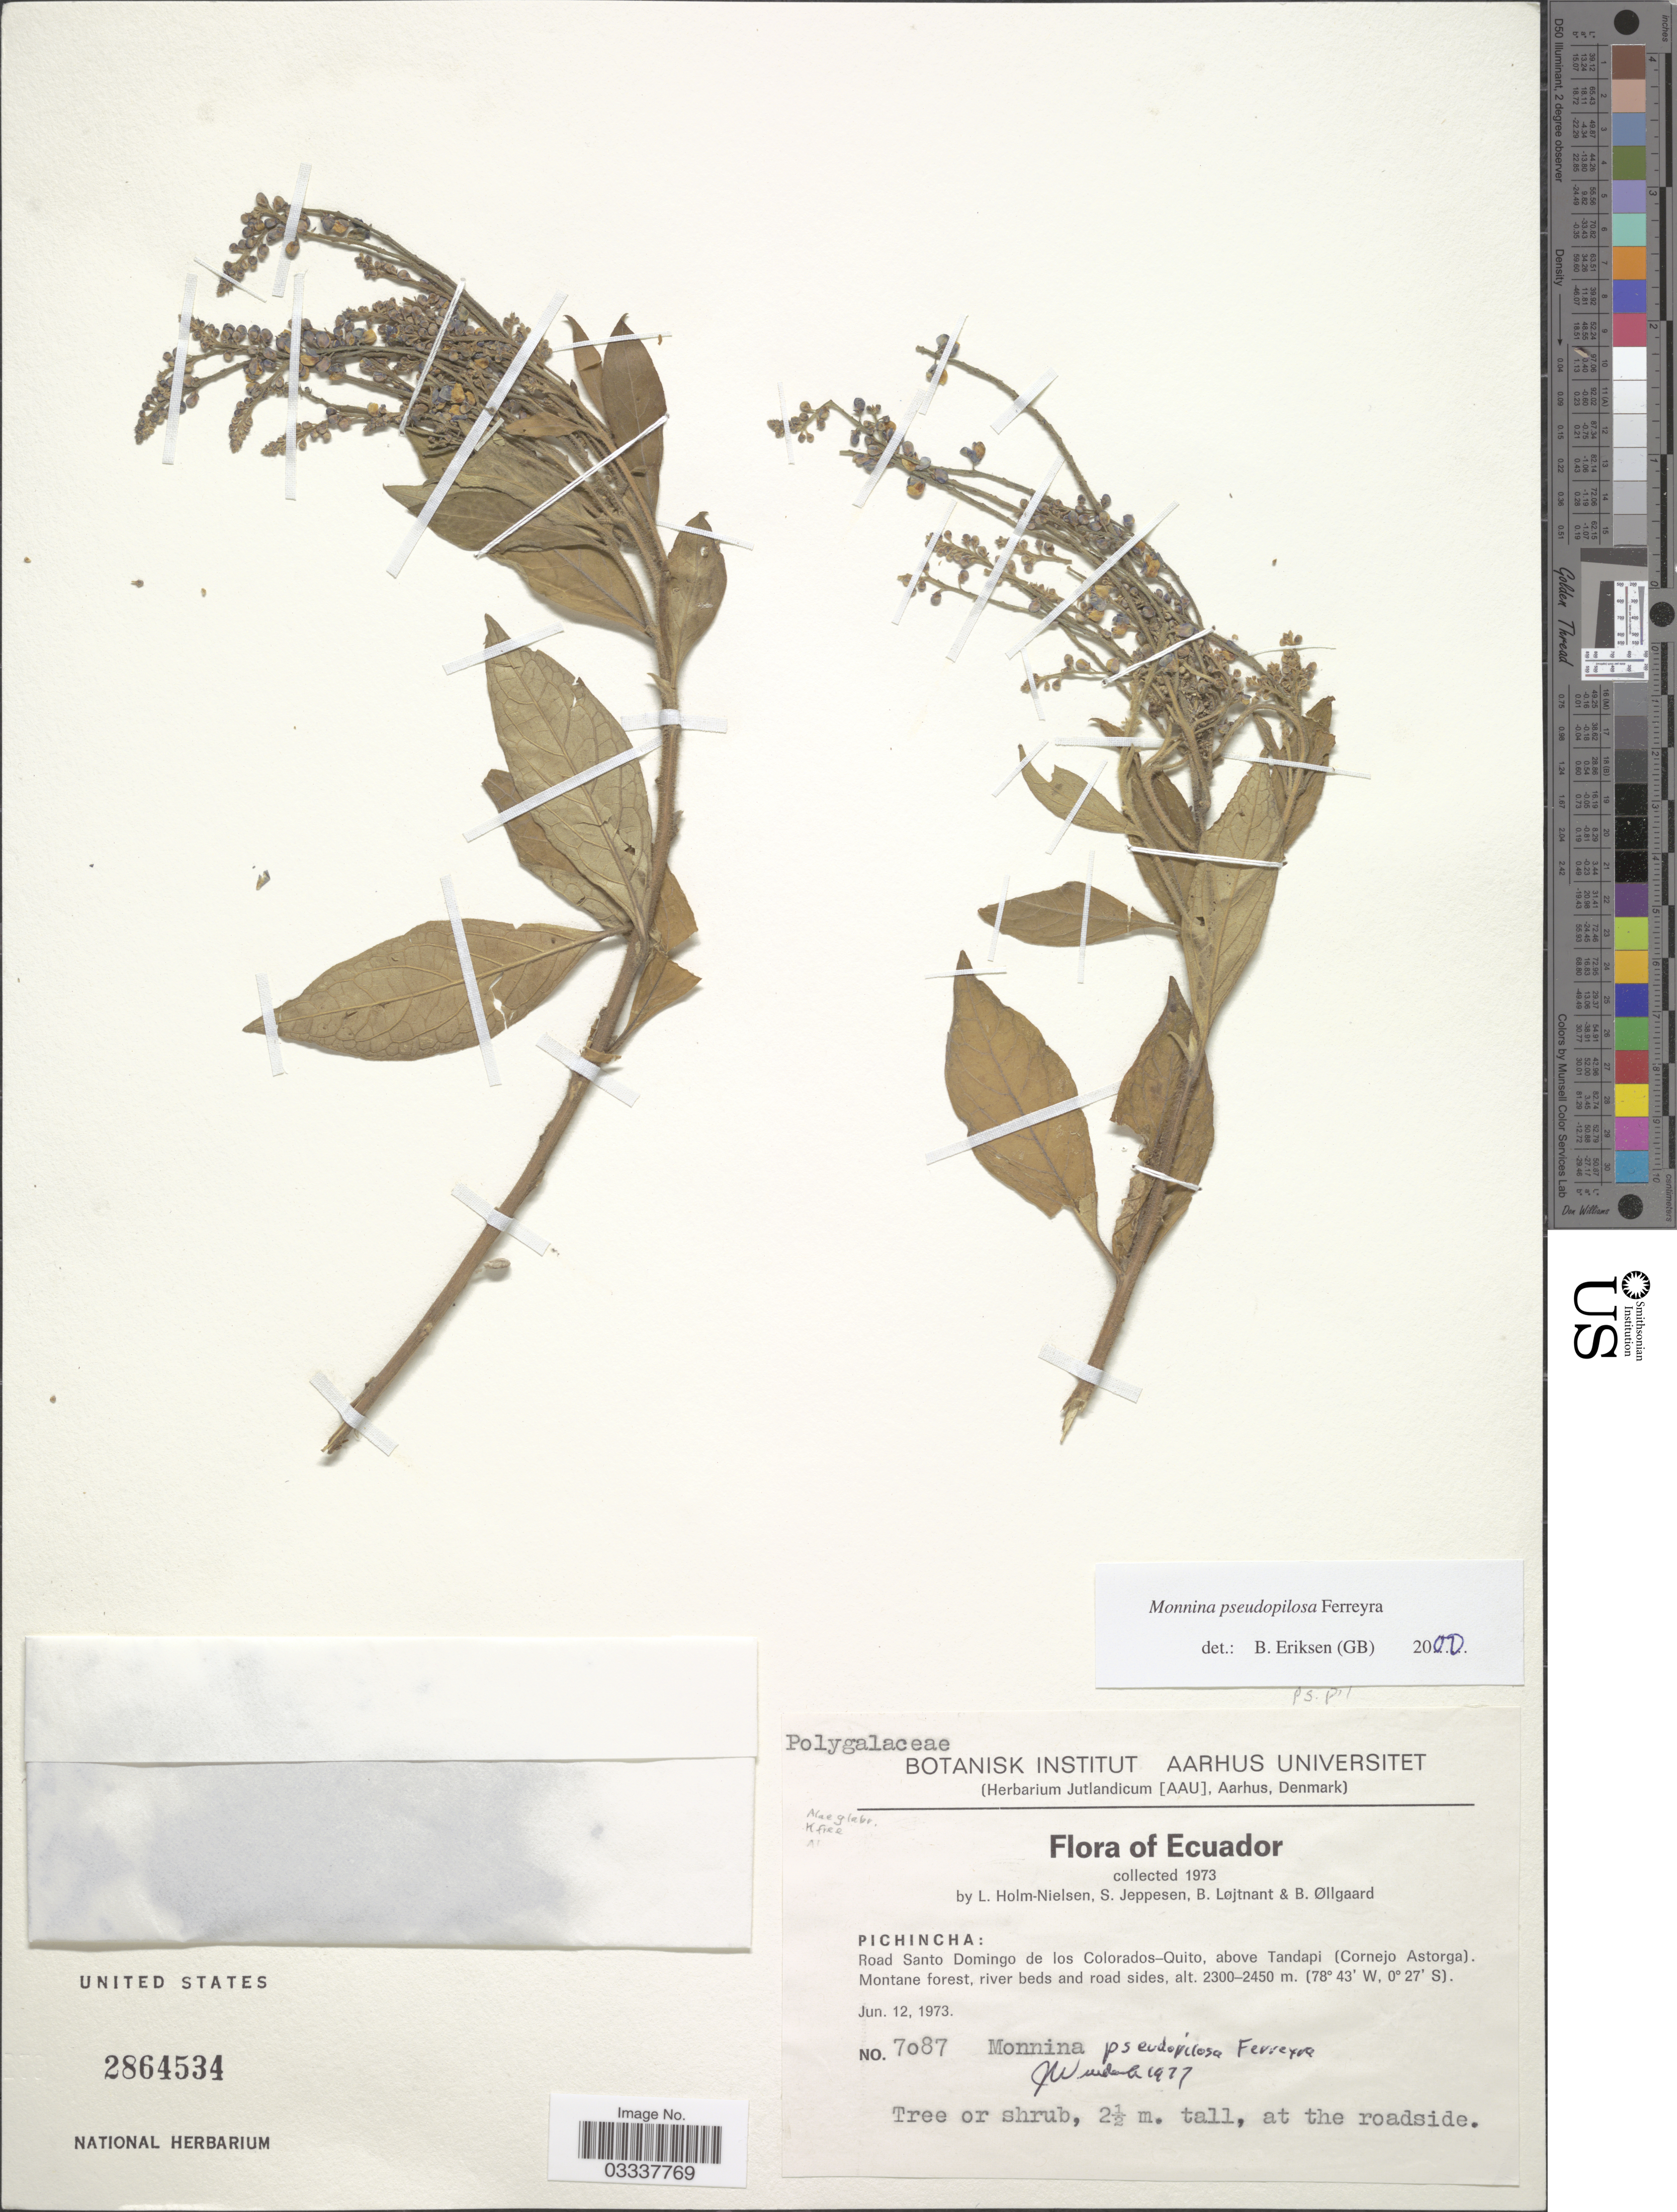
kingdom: Plantae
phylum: Tracheophyta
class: Magnoliopsida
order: Fabales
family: Polygalaceae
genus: Monnina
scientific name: Monnina pseudopilosa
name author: Ferreyra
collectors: L. Holm-Nielsen, S. Jeppesen, B. Löjtnant & B. Øllgaard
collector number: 7087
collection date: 1973-06-12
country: Ecuador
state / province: Pichincha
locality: Road Santo Domingo de los Colorados-Quito, above Tandapi (Cornejo Astorga).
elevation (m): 2300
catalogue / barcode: US 2864534